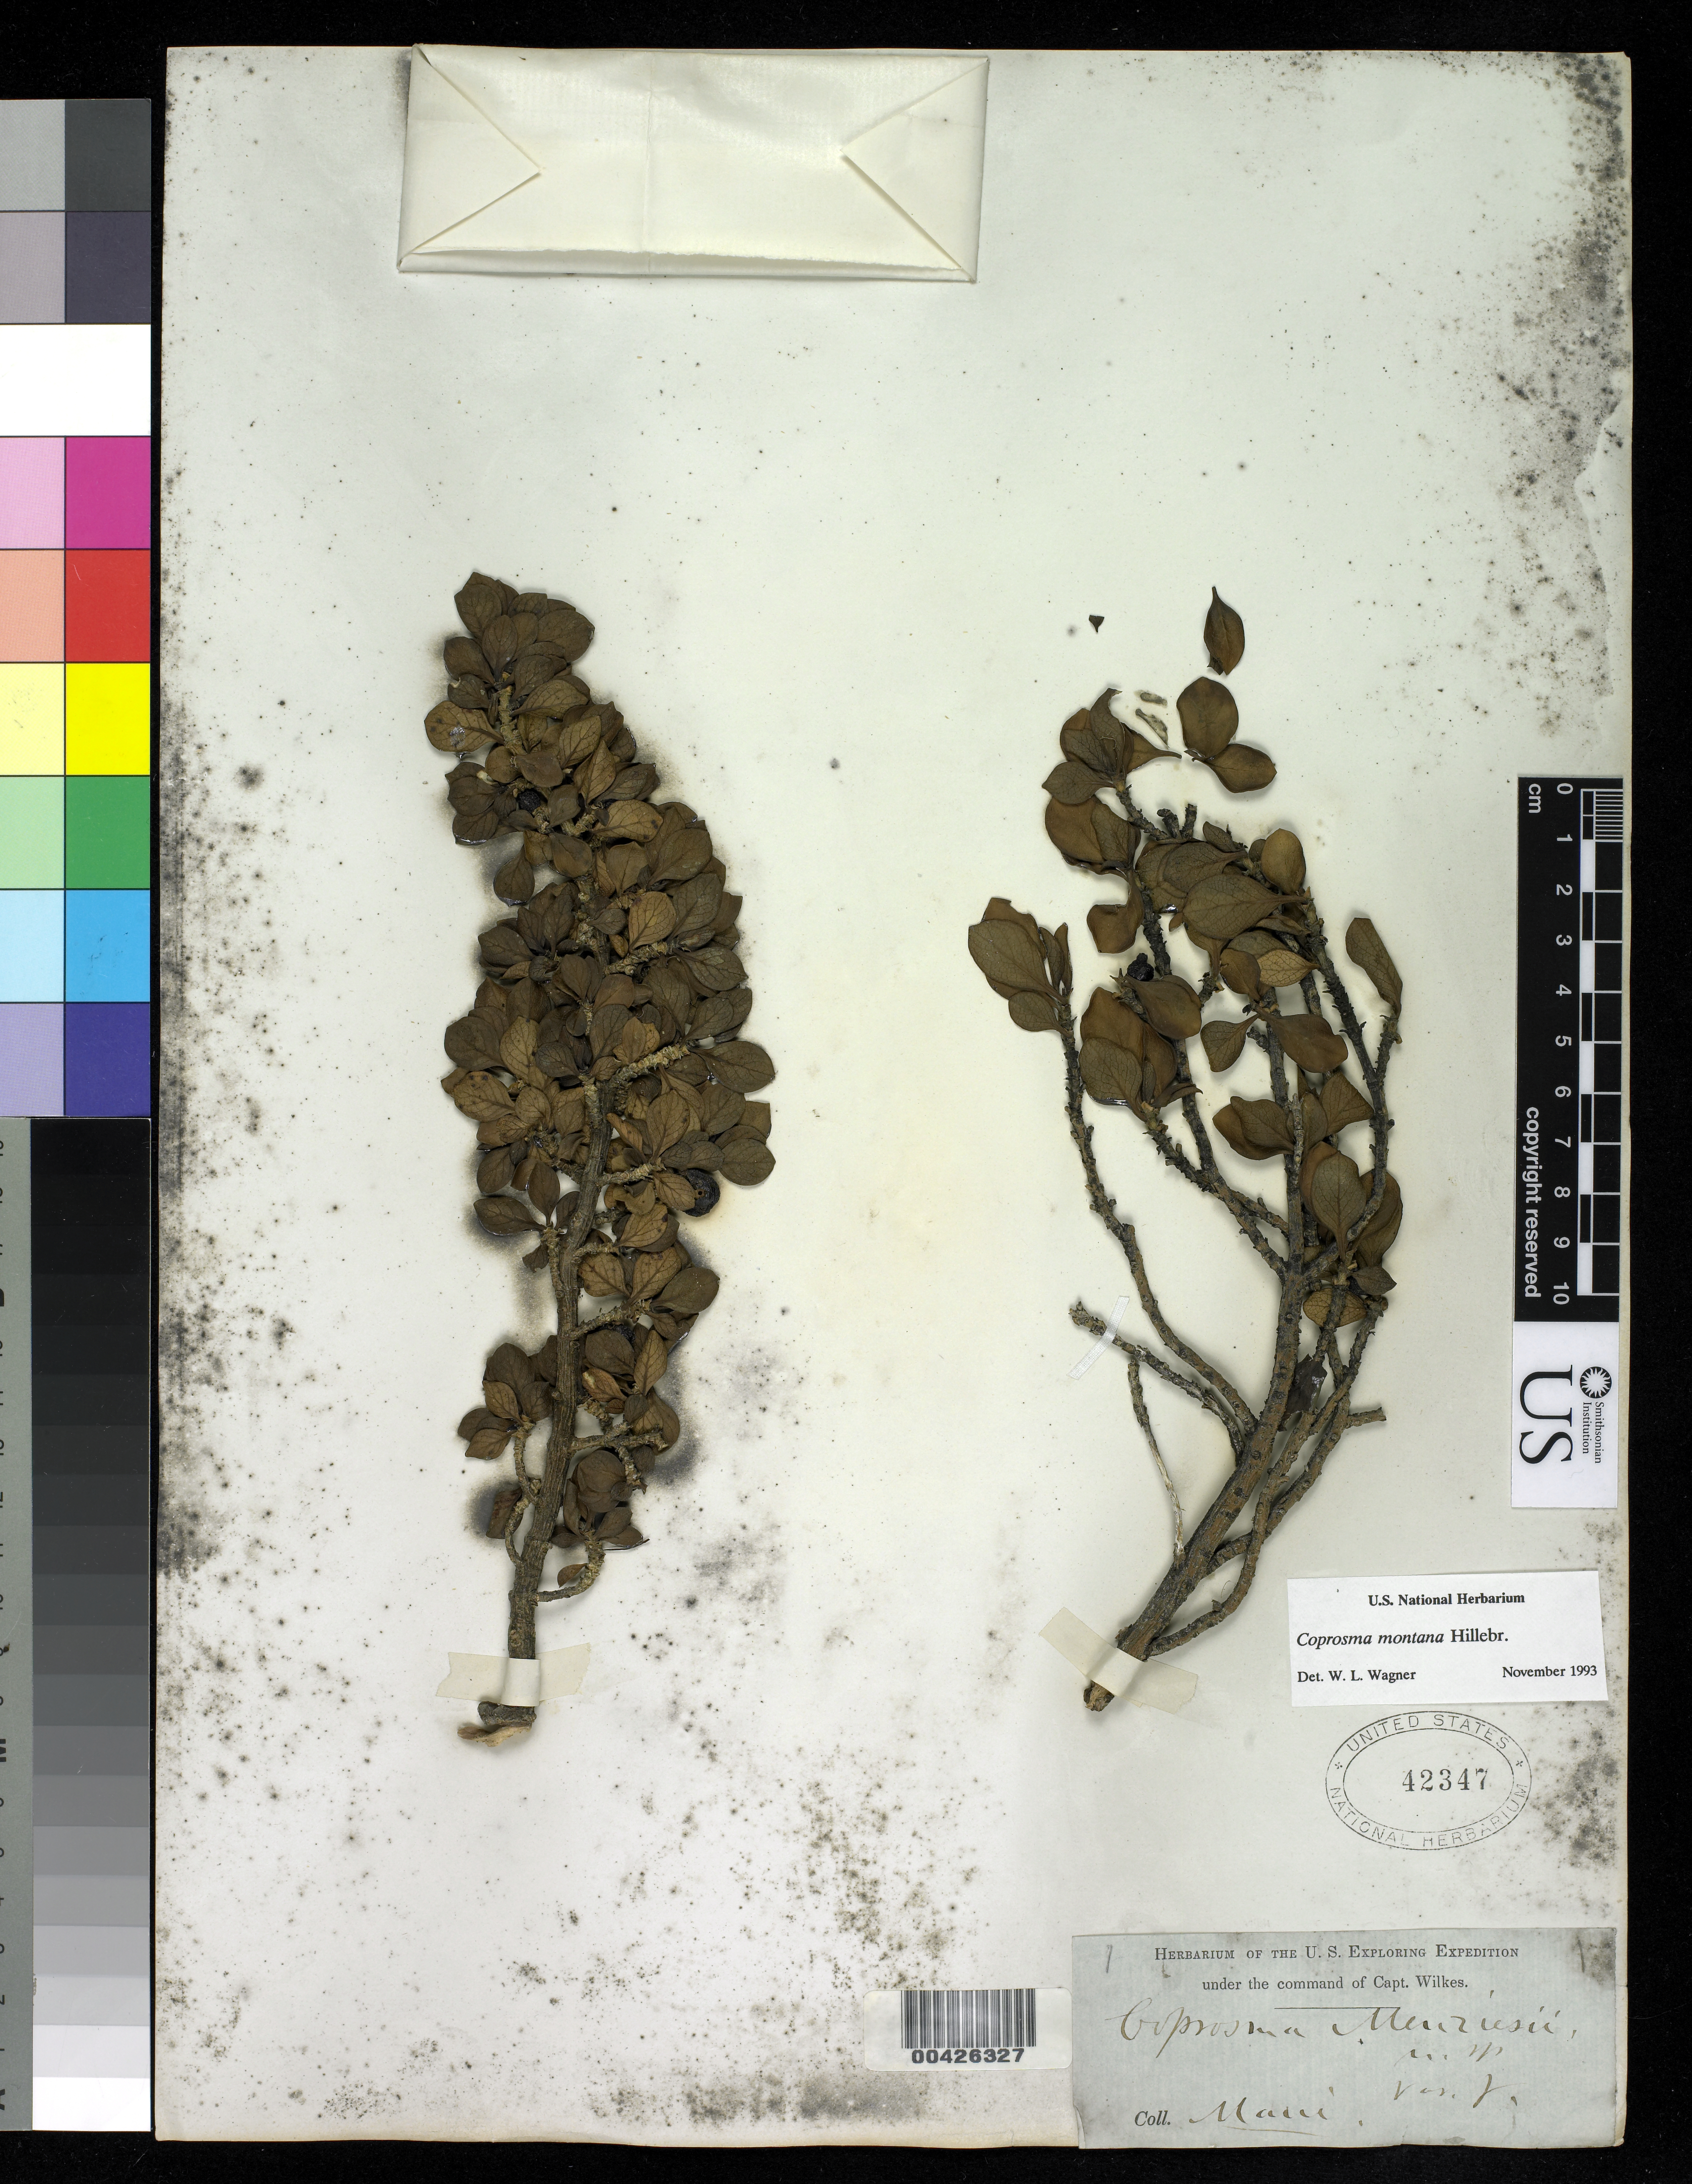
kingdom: Plantae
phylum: Tracheophyta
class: Magnoliopsida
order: Gentianales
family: Rubiaceae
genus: Coprosma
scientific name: Coprosma montana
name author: Hillebr.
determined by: Wagner, W. L., (BOT), Smithsonian Institution - National Museum of Natural History (UNITED STATES)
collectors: Wilkes Explor. Exped.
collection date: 1838/1842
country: United States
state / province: Hawaii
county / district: Maui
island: Maui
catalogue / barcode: US 42347